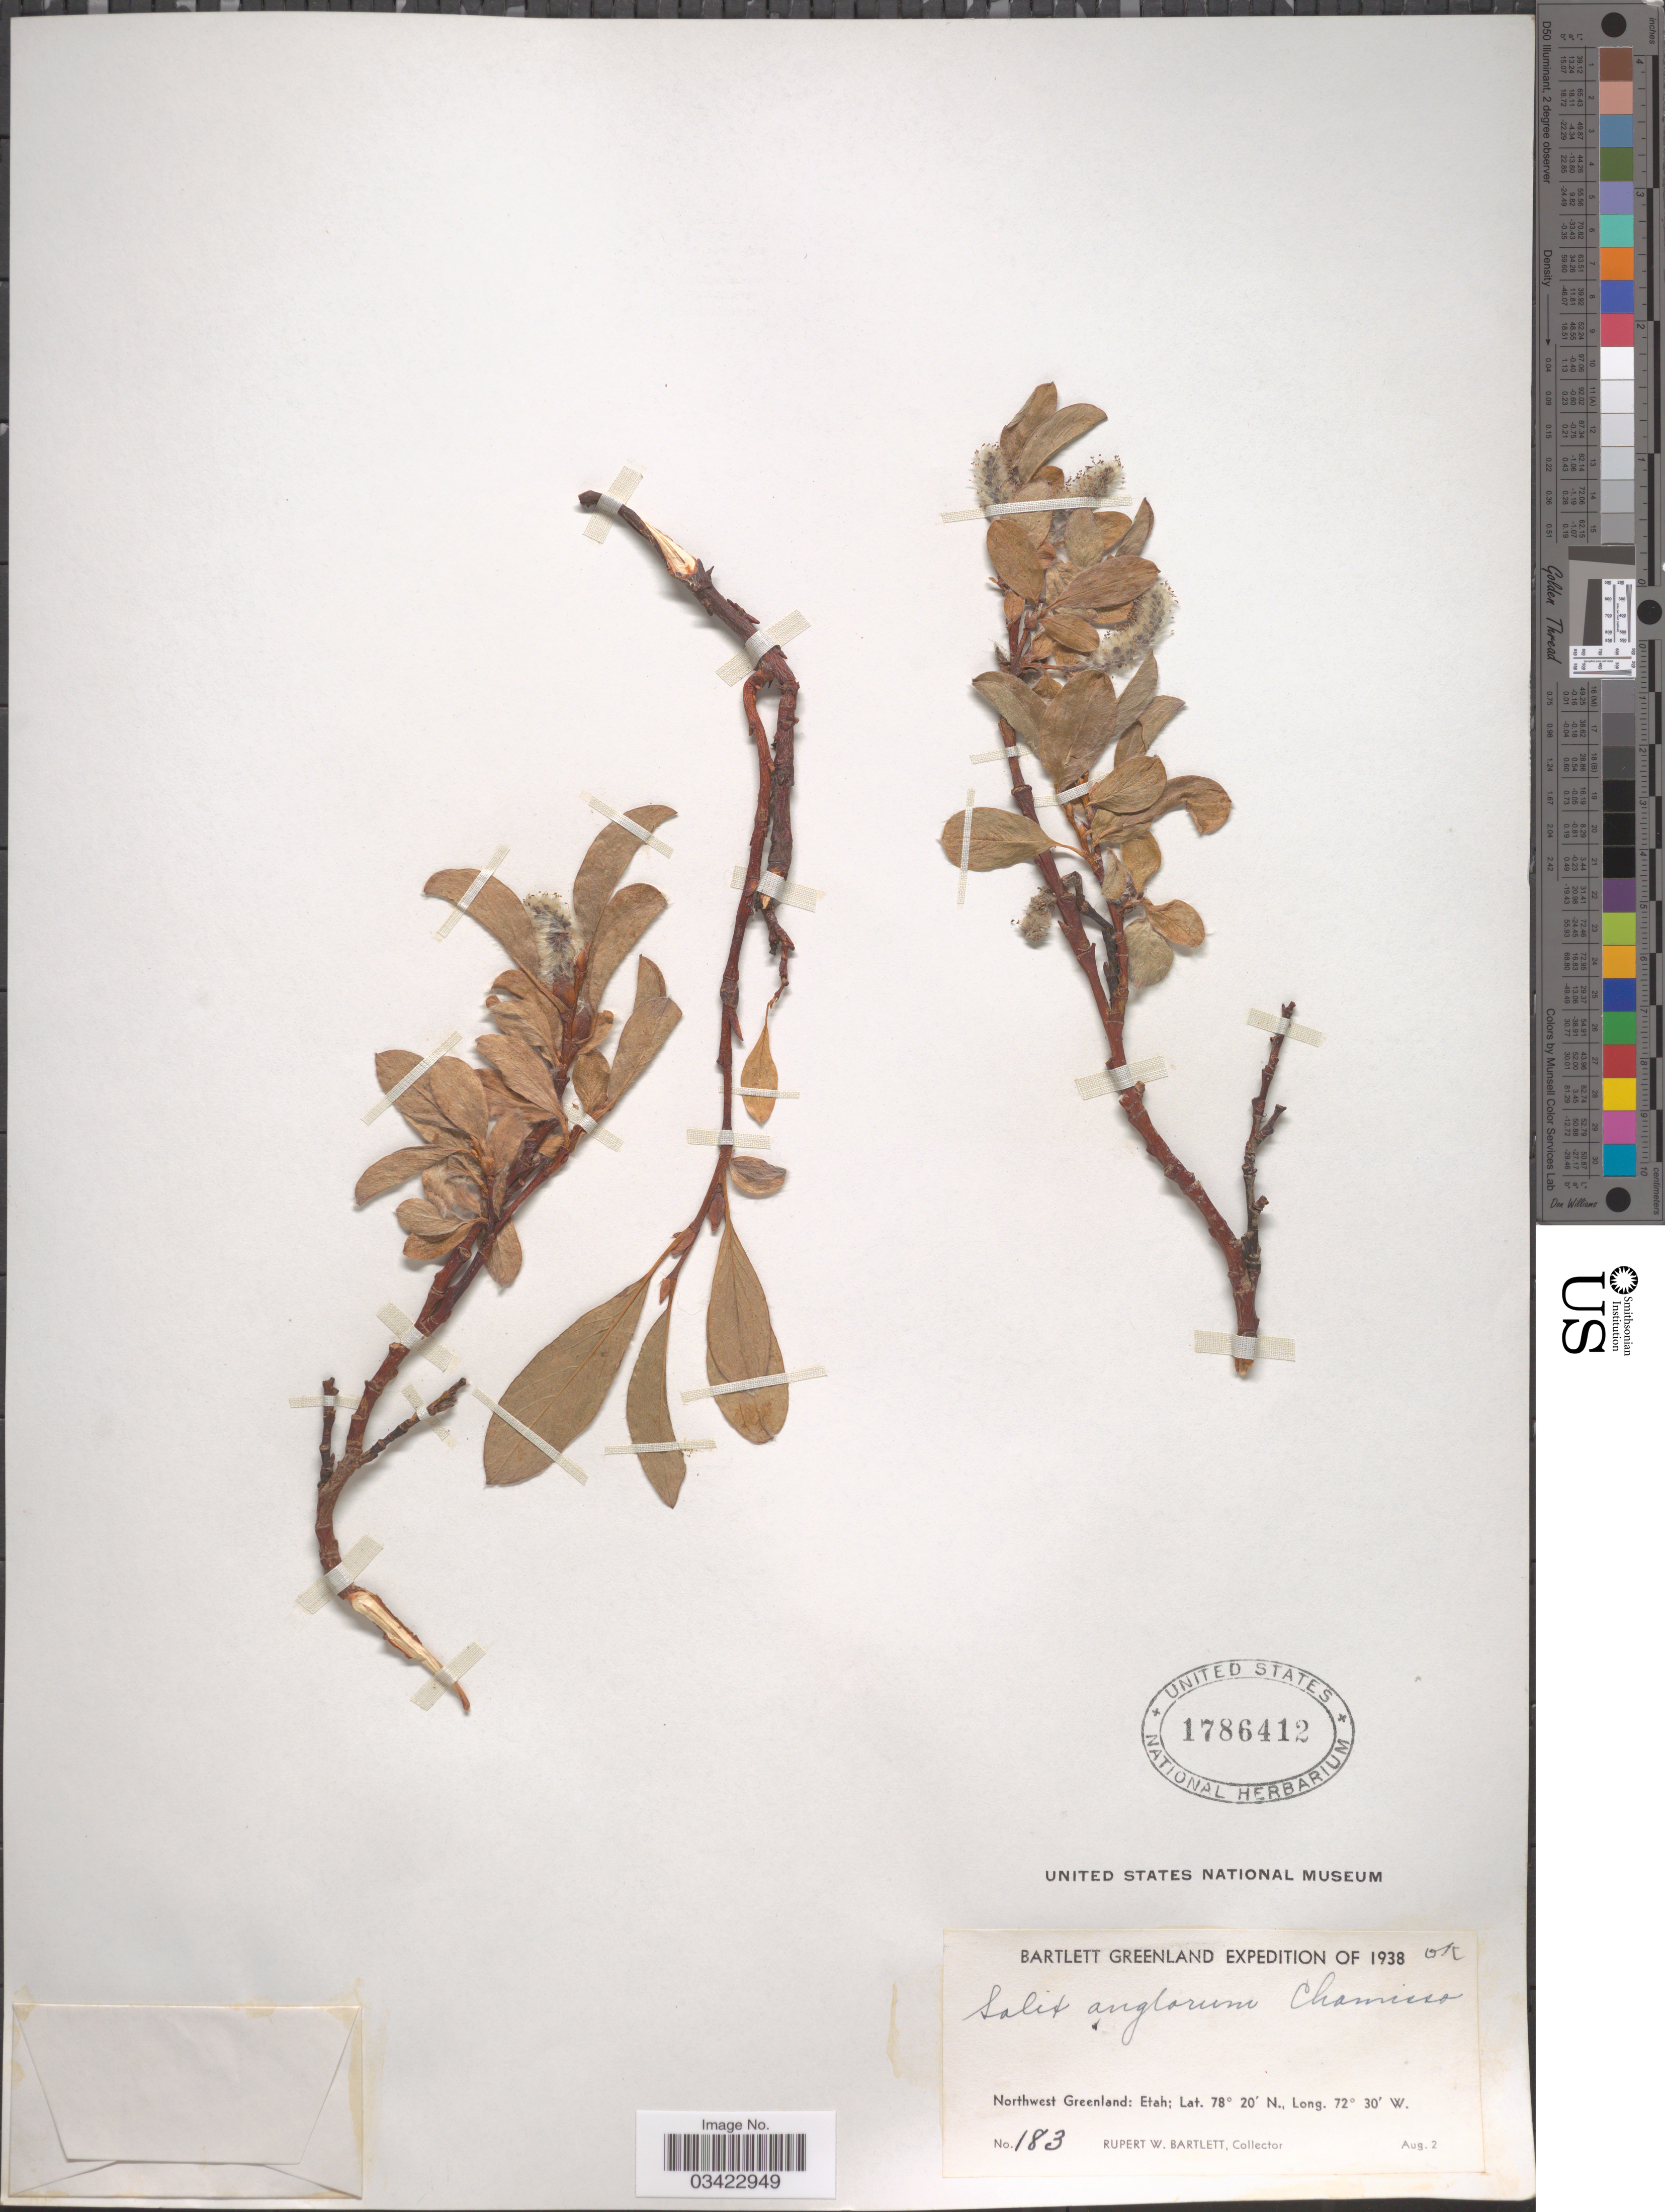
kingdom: Plantae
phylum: Tracheophyta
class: Magnoliopsida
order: Malpighiales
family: Salicaceae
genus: Salix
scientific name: Salix anglorum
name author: Cham.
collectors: R. W. Bartlett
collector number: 183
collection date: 1938-08-02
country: Greenland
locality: Northwest Greenland: Etah.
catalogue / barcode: US 1786412